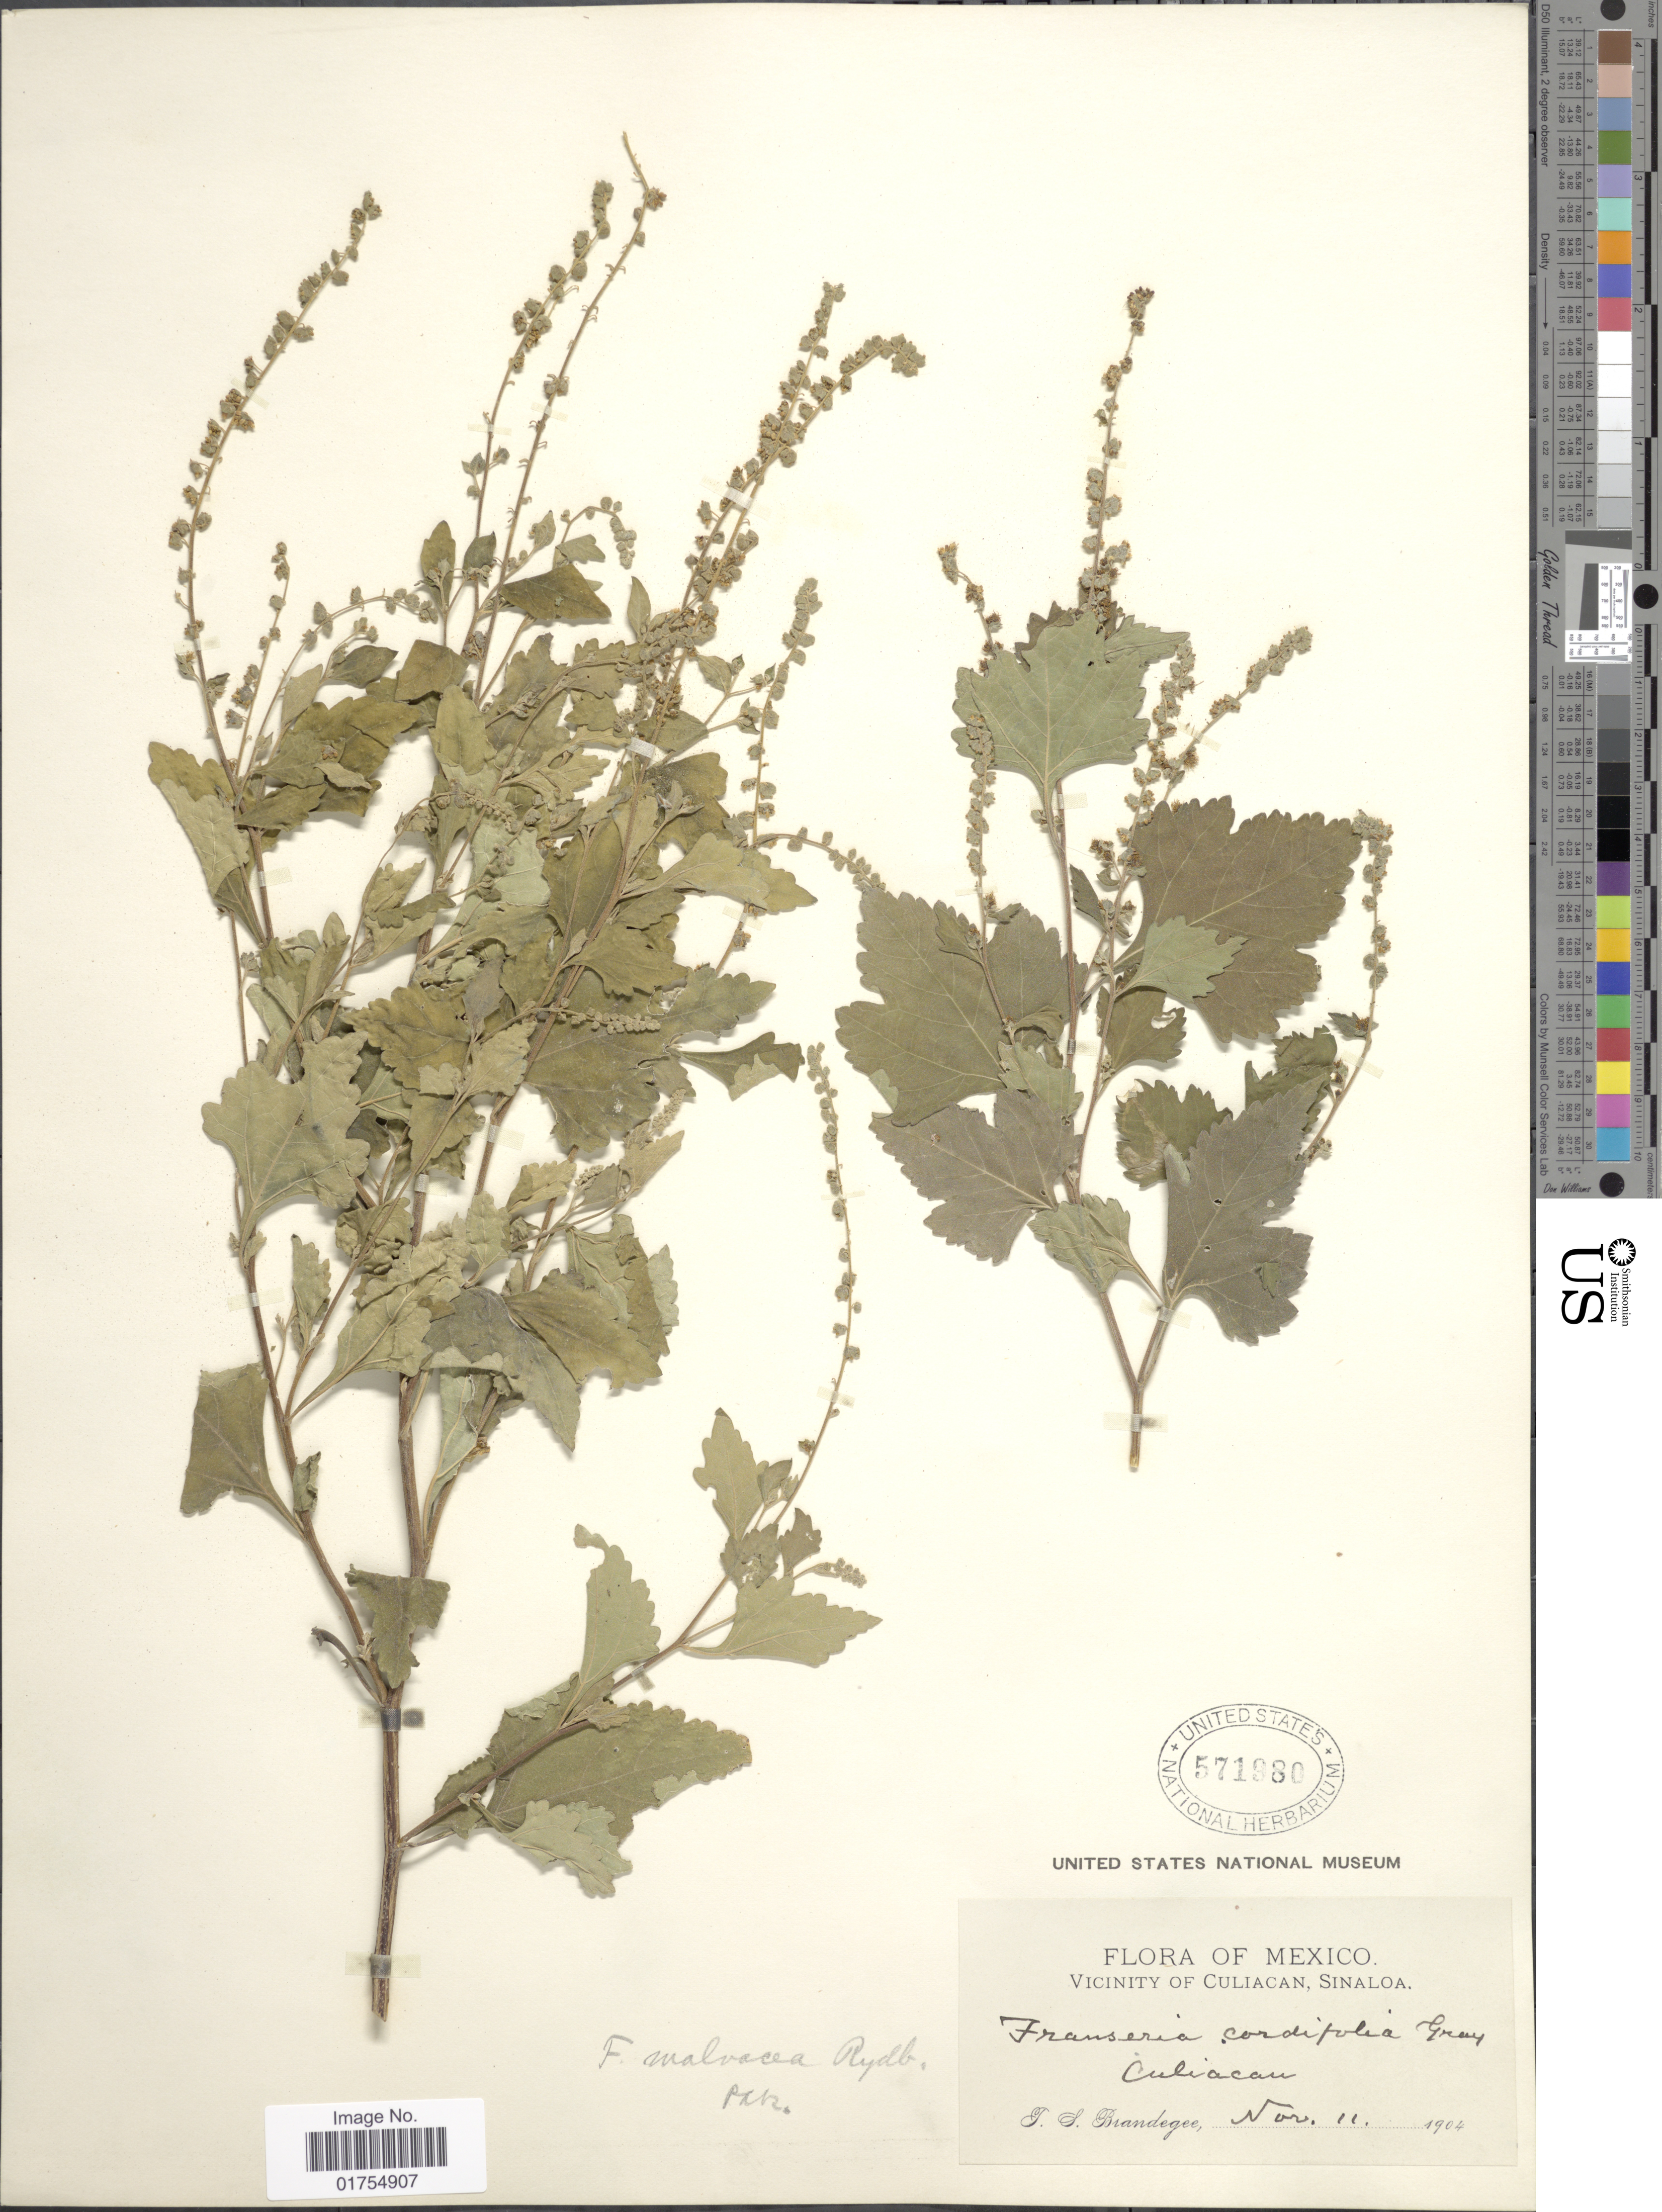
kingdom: Plantae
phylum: Tracheophyta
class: Magnoliopsida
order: Asterales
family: Asteraceae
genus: Franseria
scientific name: Franseria cordifolia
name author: A. Gray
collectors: T. S. Brandegee (herbarium)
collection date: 1904-11-11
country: Mexico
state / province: Sinaloa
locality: Vicinity of Culiacan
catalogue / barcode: US 571980